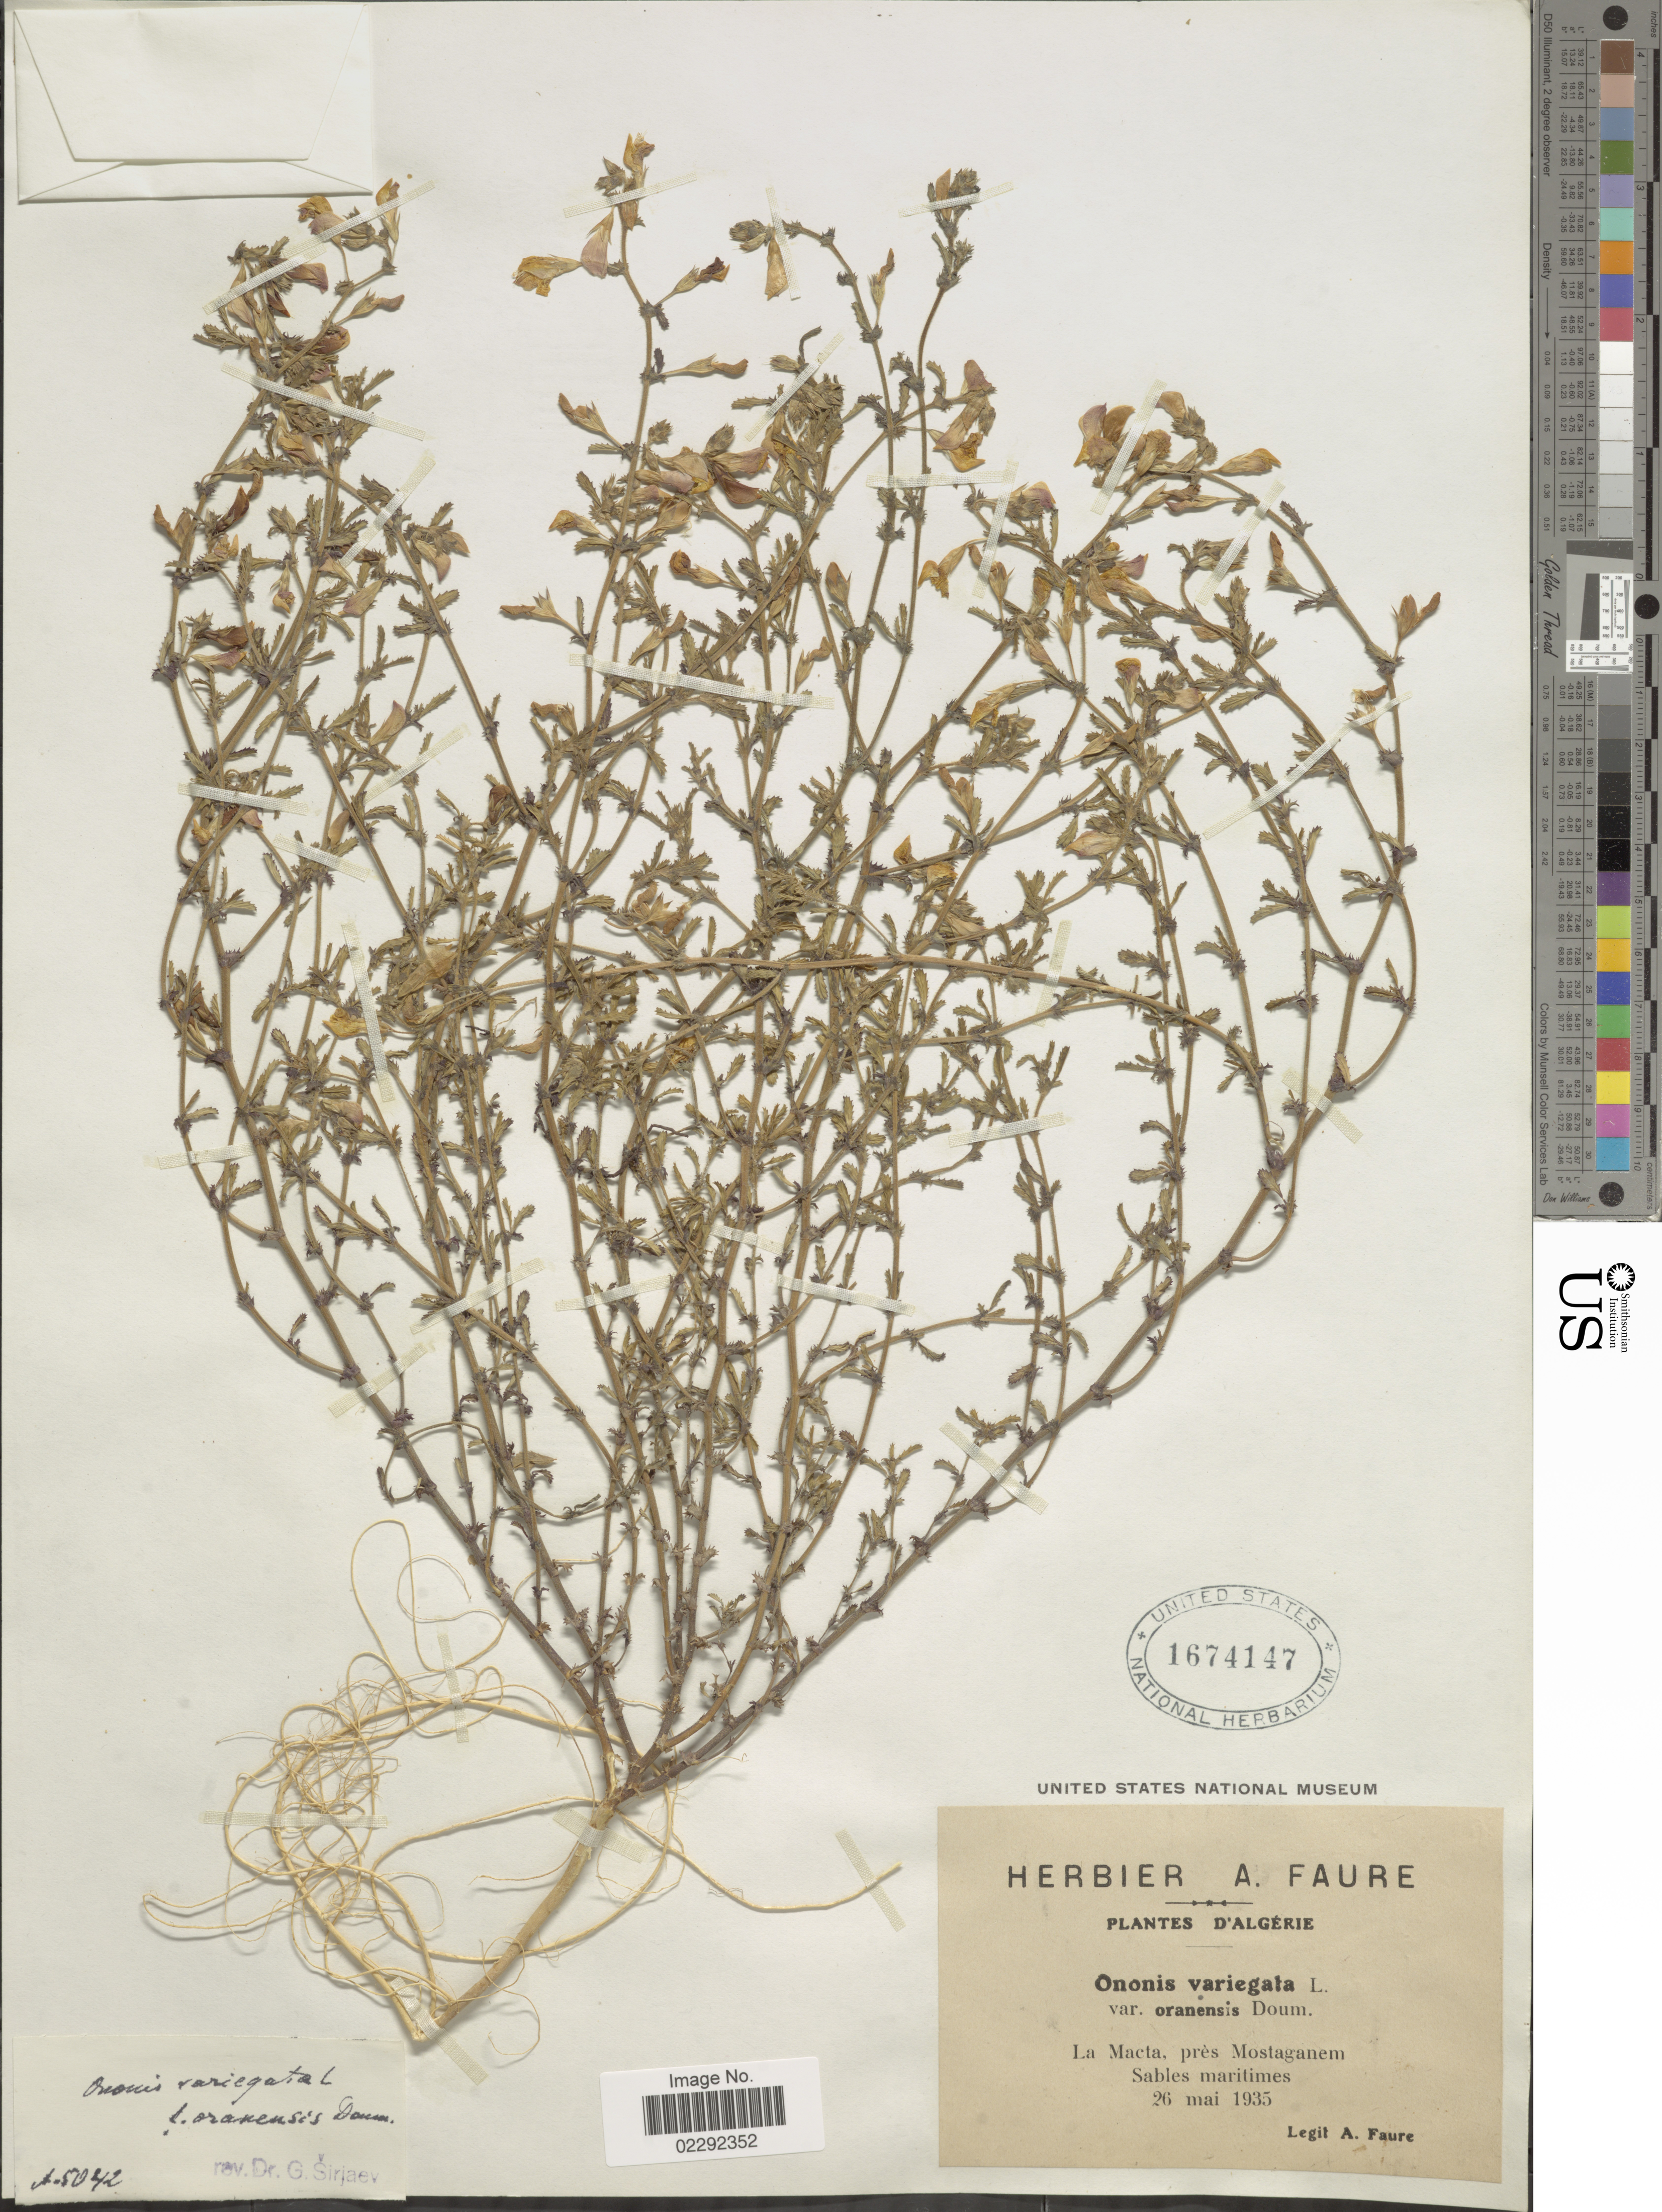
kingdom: Plantae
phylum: Tracheophyta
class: Magnoliopsida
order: Fabales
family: Fabaceae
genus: Ononis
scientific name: Ononis variegata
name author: L.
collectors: A. Faure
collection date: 1935-05-26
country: Algeria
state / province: Mostaganem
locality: La Macta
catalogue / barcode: US 1674147